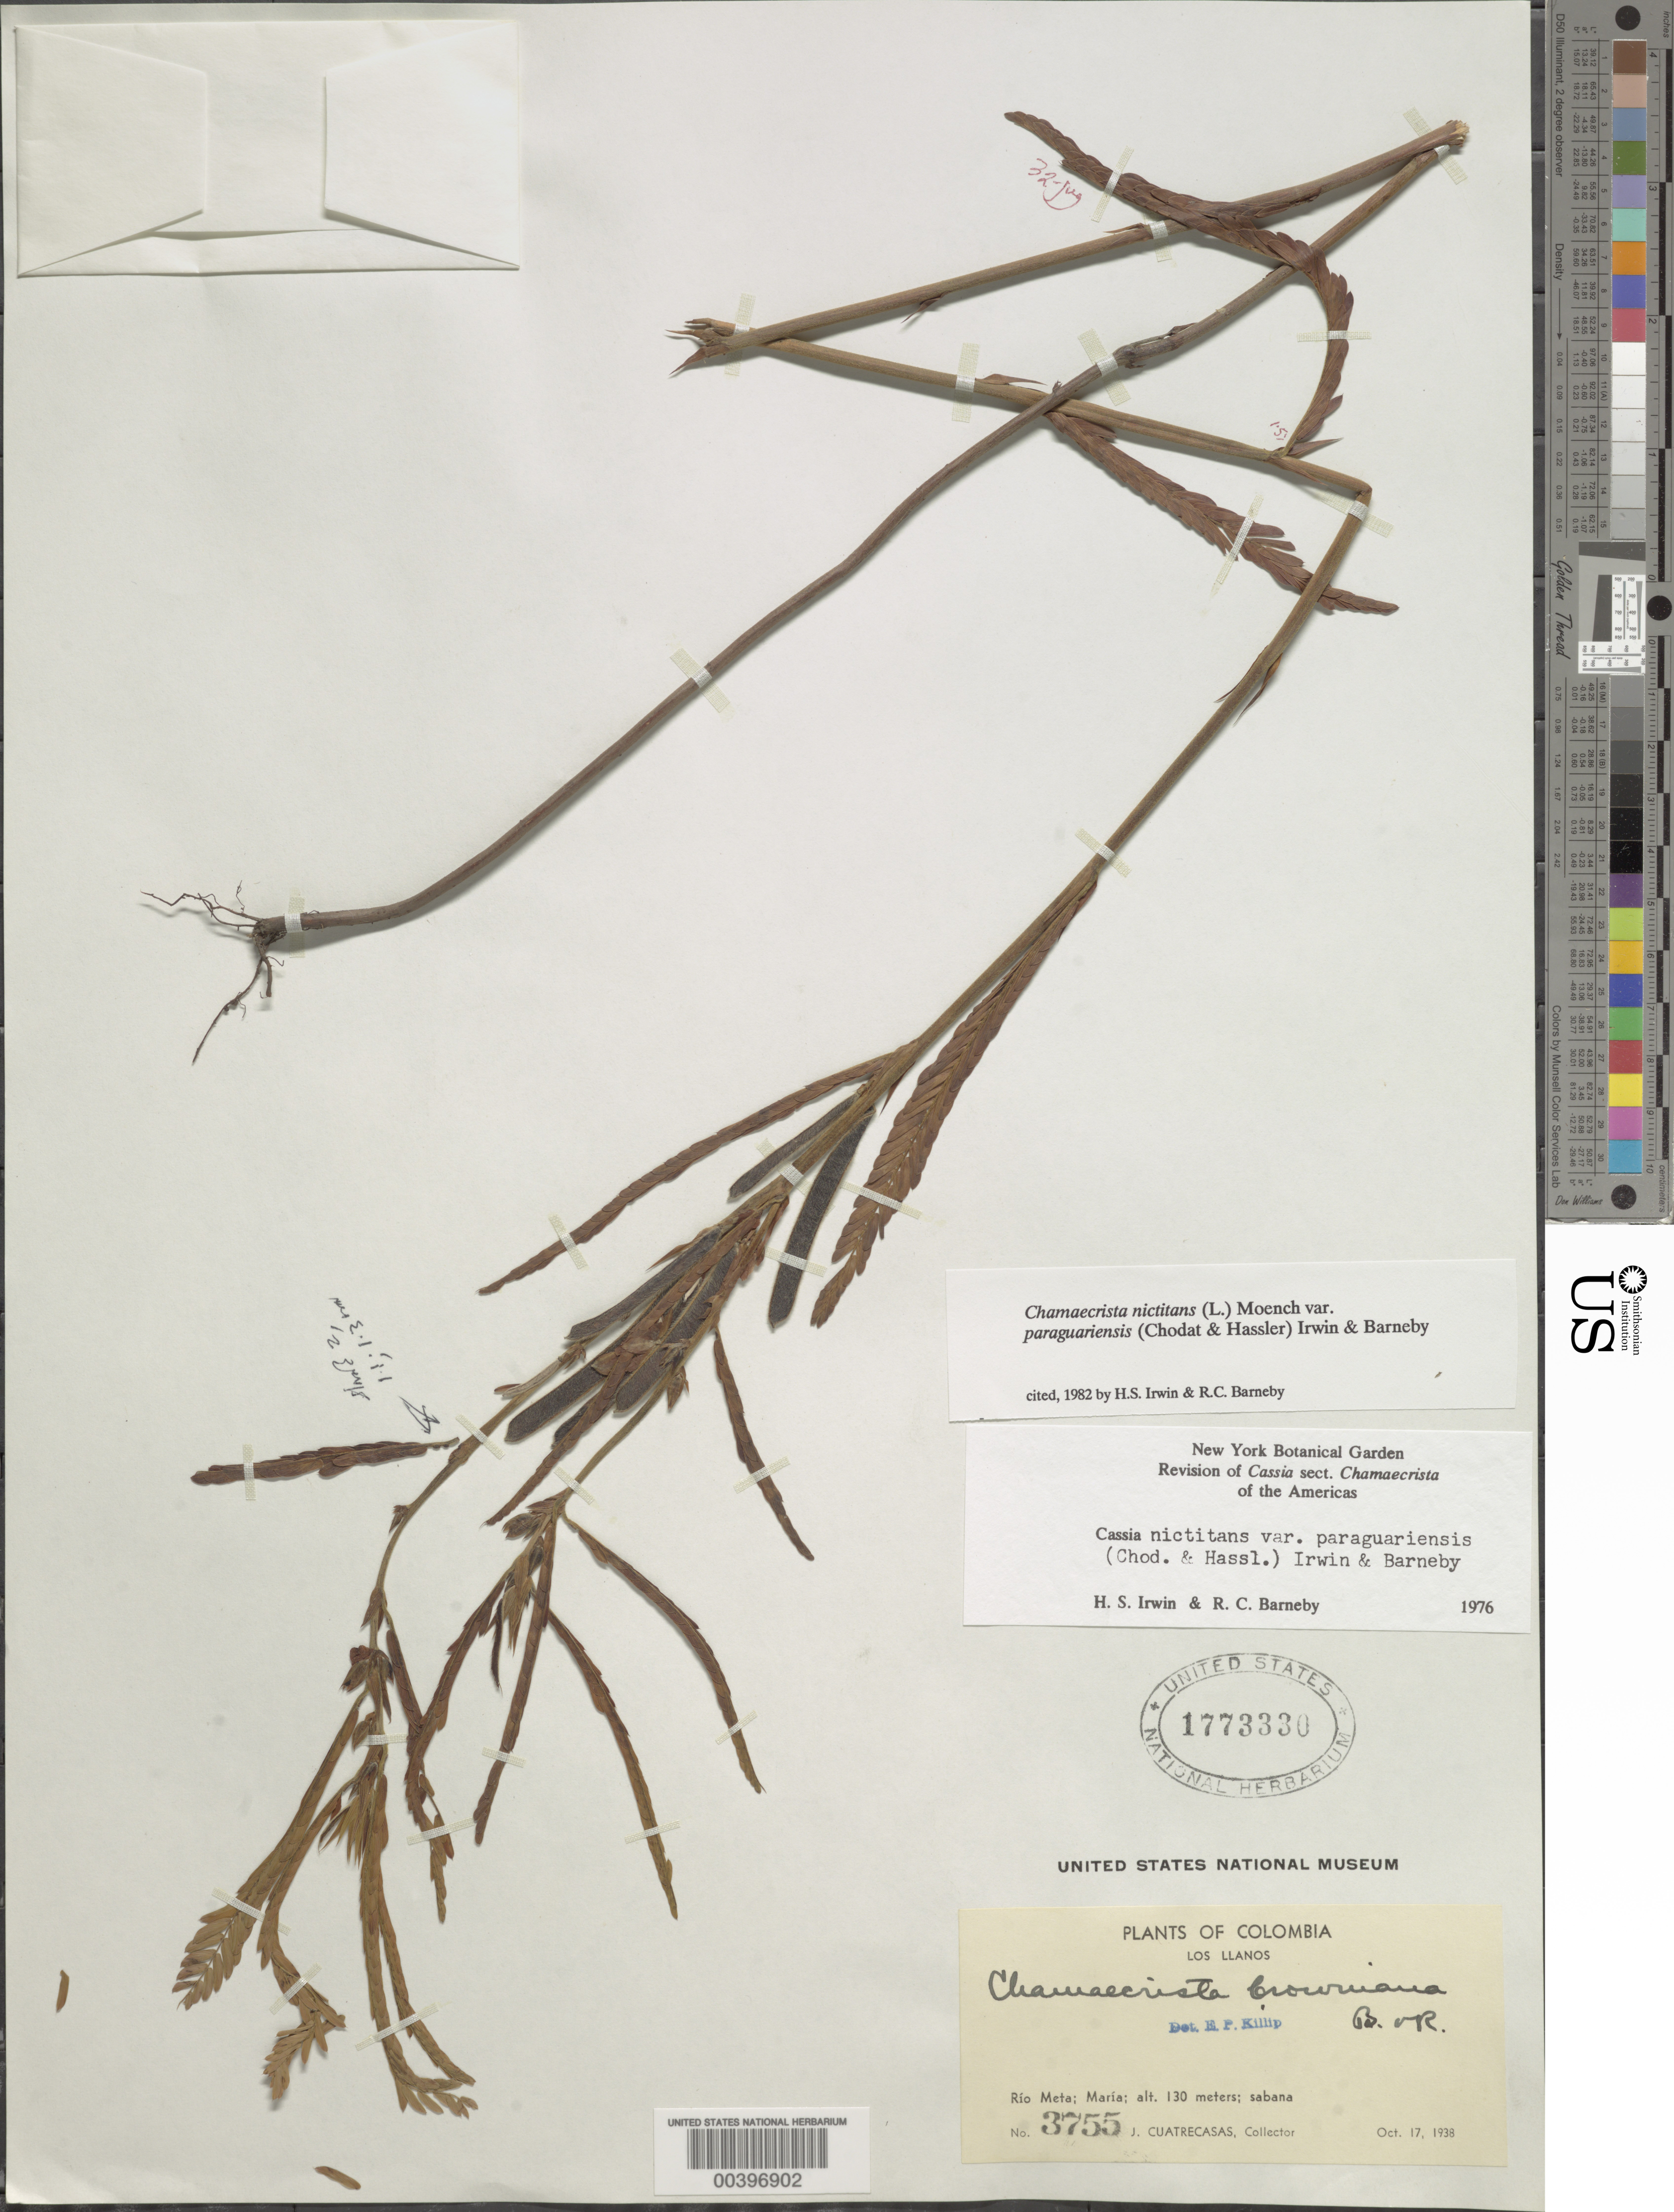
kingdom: Plantae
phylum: Tracheophyta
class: Magnoliopsida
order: Fabales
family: Fabaceae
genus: Chamaecrista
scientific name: Chamaecrista nictitans var. paraguariensis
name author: (Chodat & Hassl.) H.S. Irwin & Barneby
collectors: J. Cuatrecasas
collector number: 3755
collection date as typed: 17 Oct 1938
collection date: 1938-10-17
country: Colombia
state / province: Meta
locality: Rio Meta; Maria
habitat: Sabana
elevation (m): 130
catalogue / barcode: US 1773330